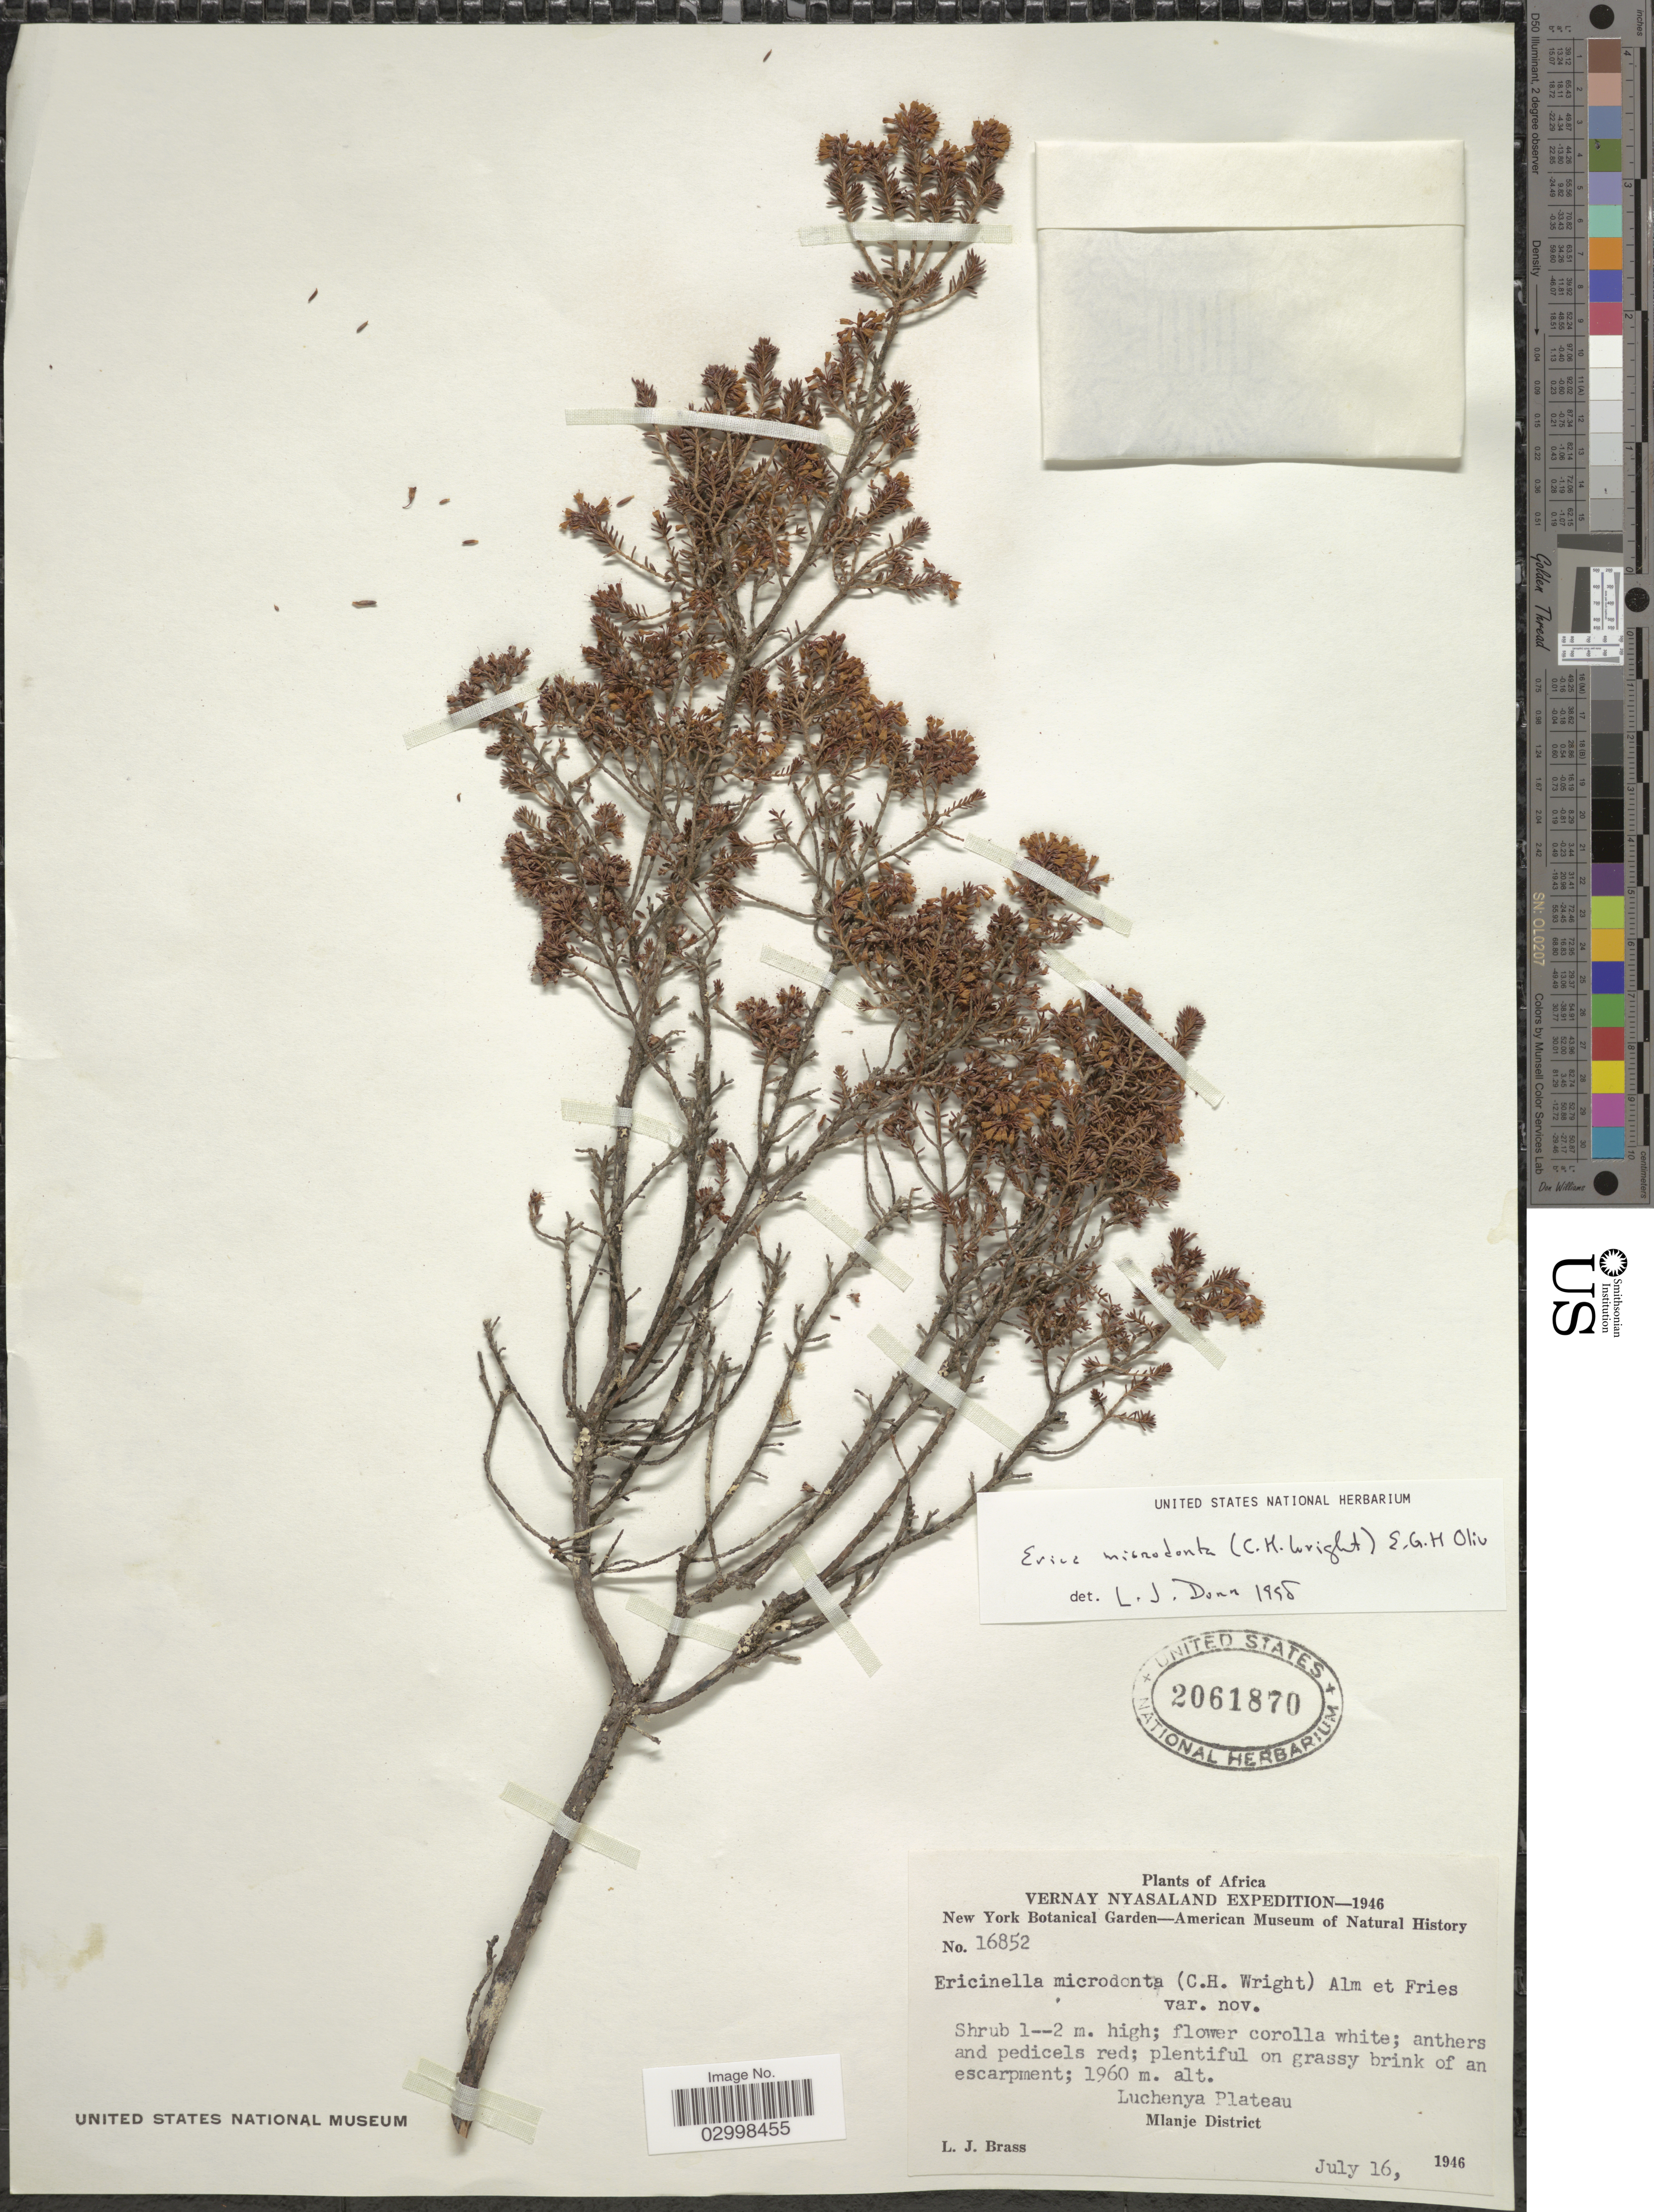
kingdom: Plantae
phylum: Tracheophyta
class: Magnoliopsida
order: Ericales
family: Ericaceae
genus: Erica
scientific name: Erica microdonta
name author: (C.H. Wright) E.G.H. Oliv.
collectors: L. J. Brass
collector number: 16852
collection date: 1946-07-16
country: Malawi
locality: Vernay Nyasaland, Luchenya Plateau, Mlanje District.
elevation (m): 1960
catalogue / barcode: US 2061870